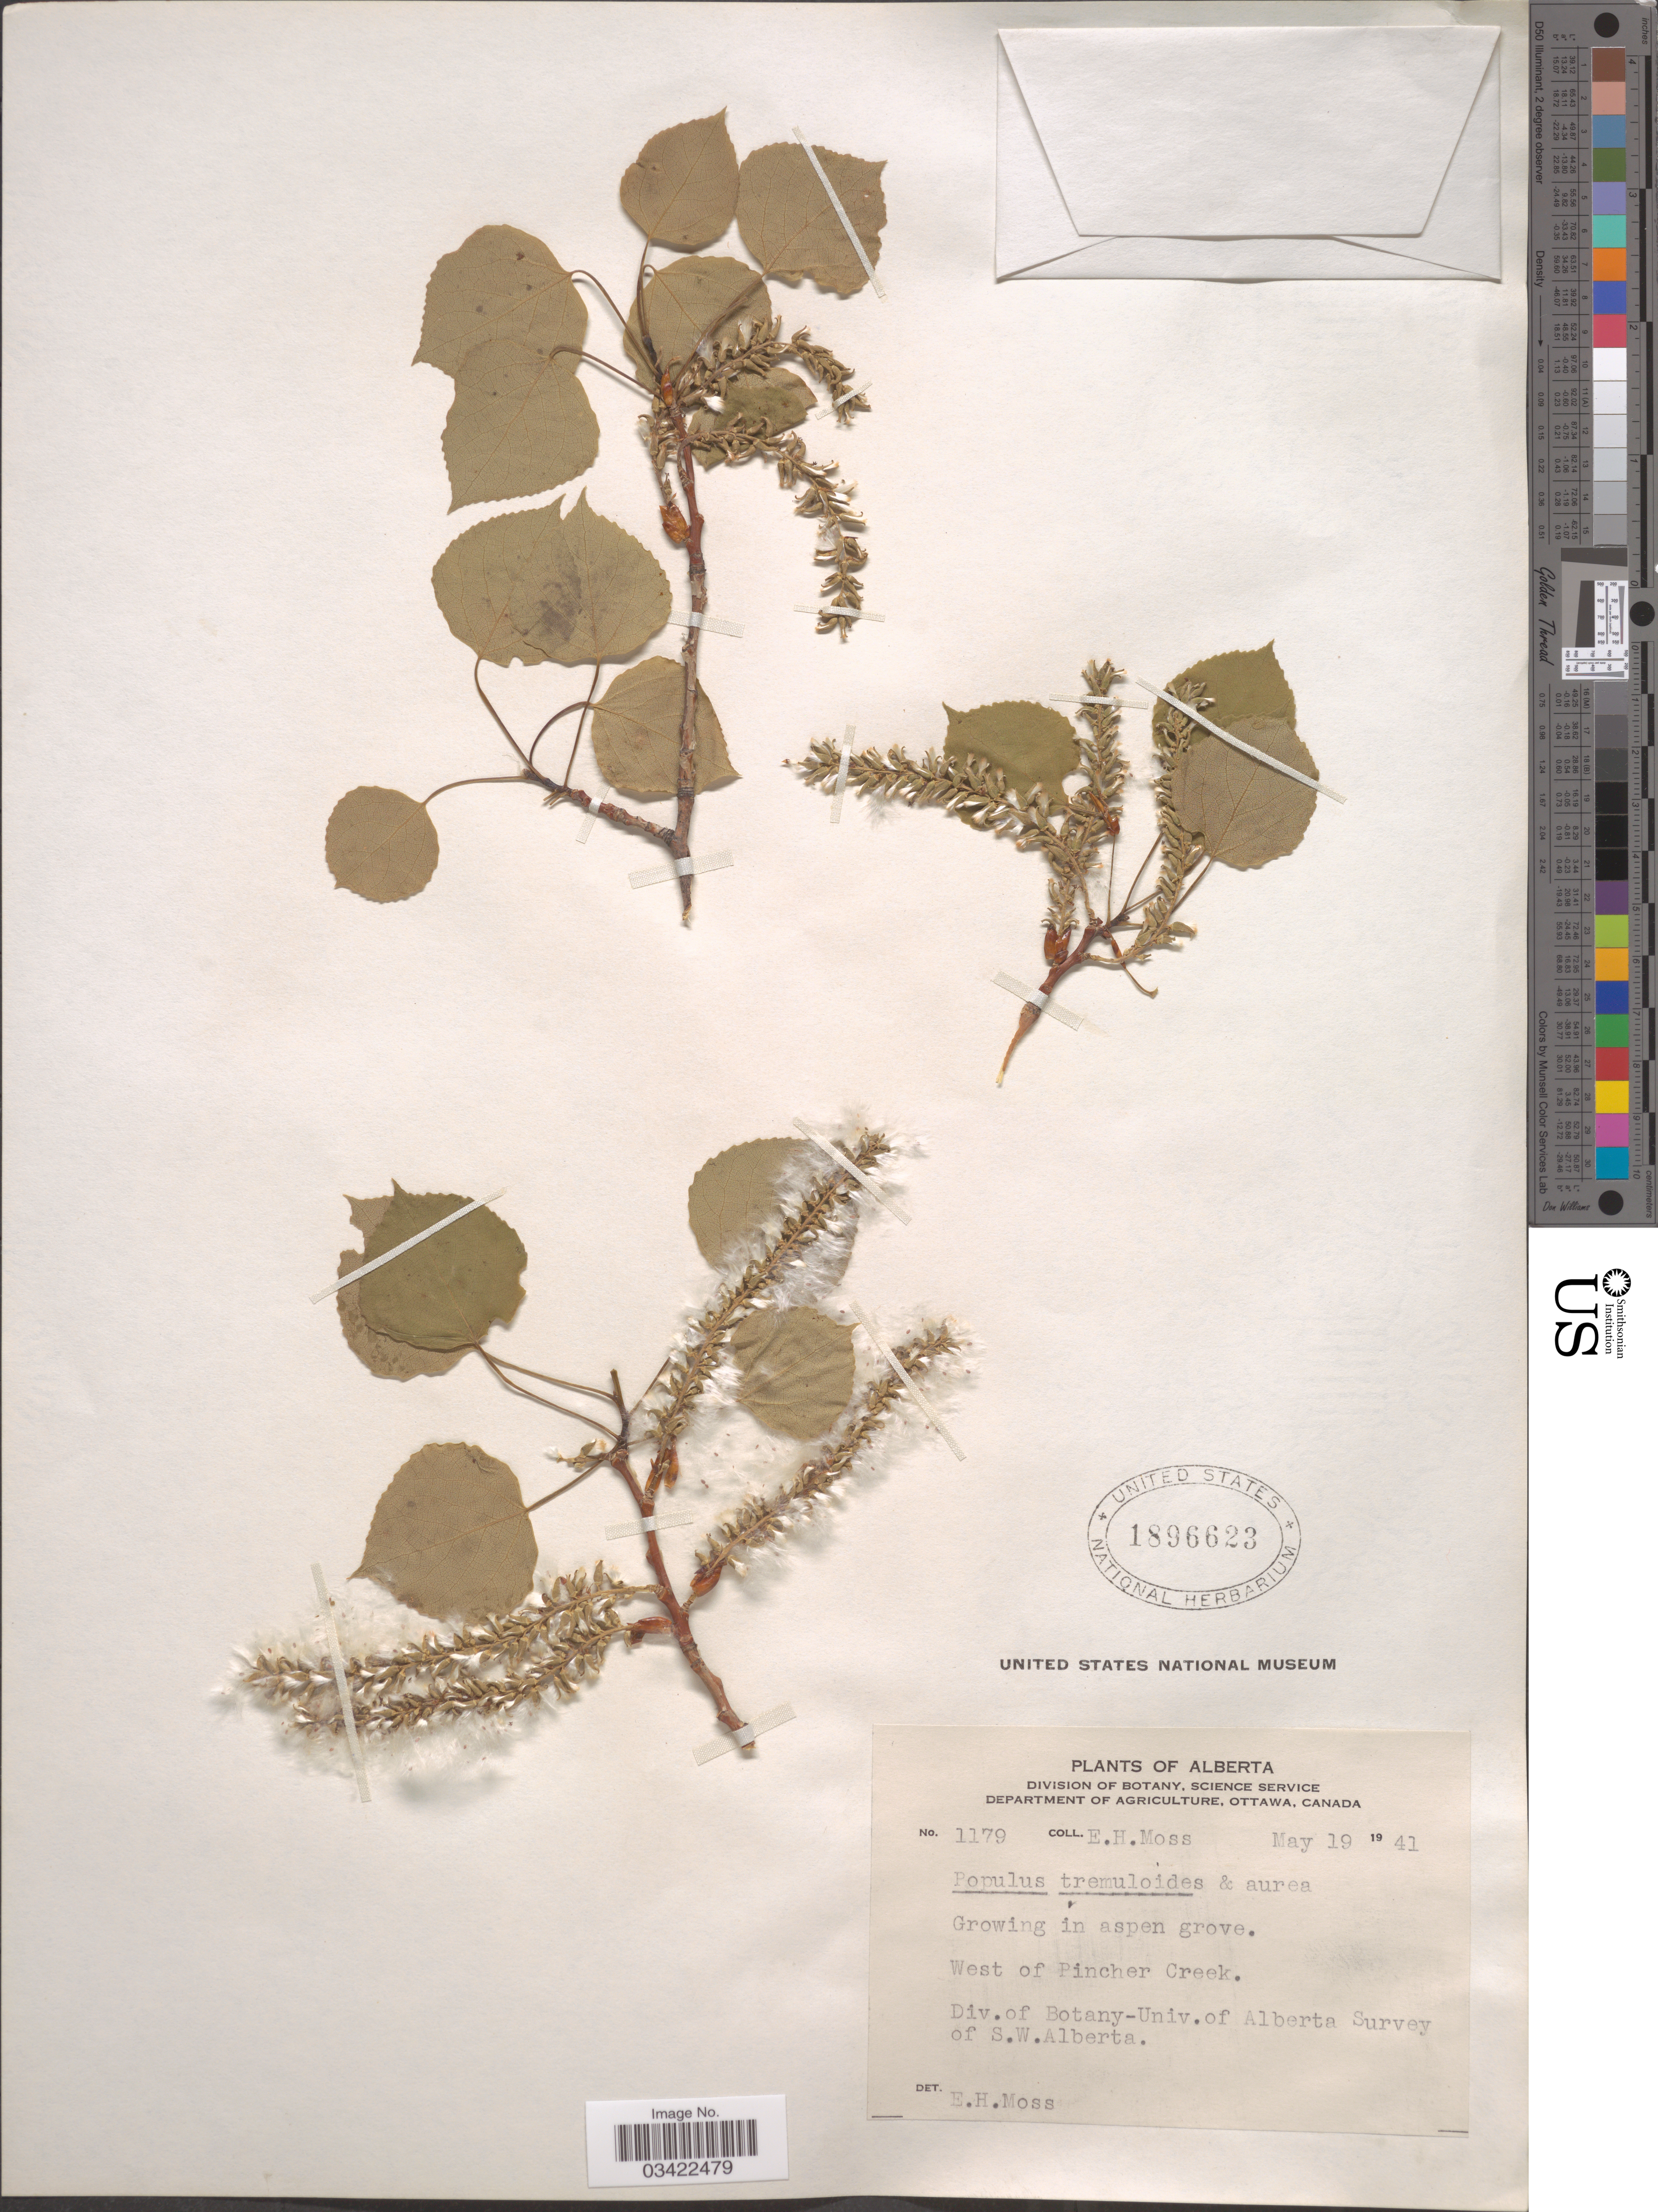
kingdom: Plantae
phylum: Tracheophyta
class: Magnoliopsida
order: Malpighiales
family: Salicaceae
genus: Populus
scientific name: Populus tremuloides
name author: Michx.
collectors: E. Moss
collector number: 1179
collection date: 1941-05-19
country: Canada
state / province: Alberta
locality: Aspen grove. West of Pincher Creek.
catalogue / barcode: US 1896623